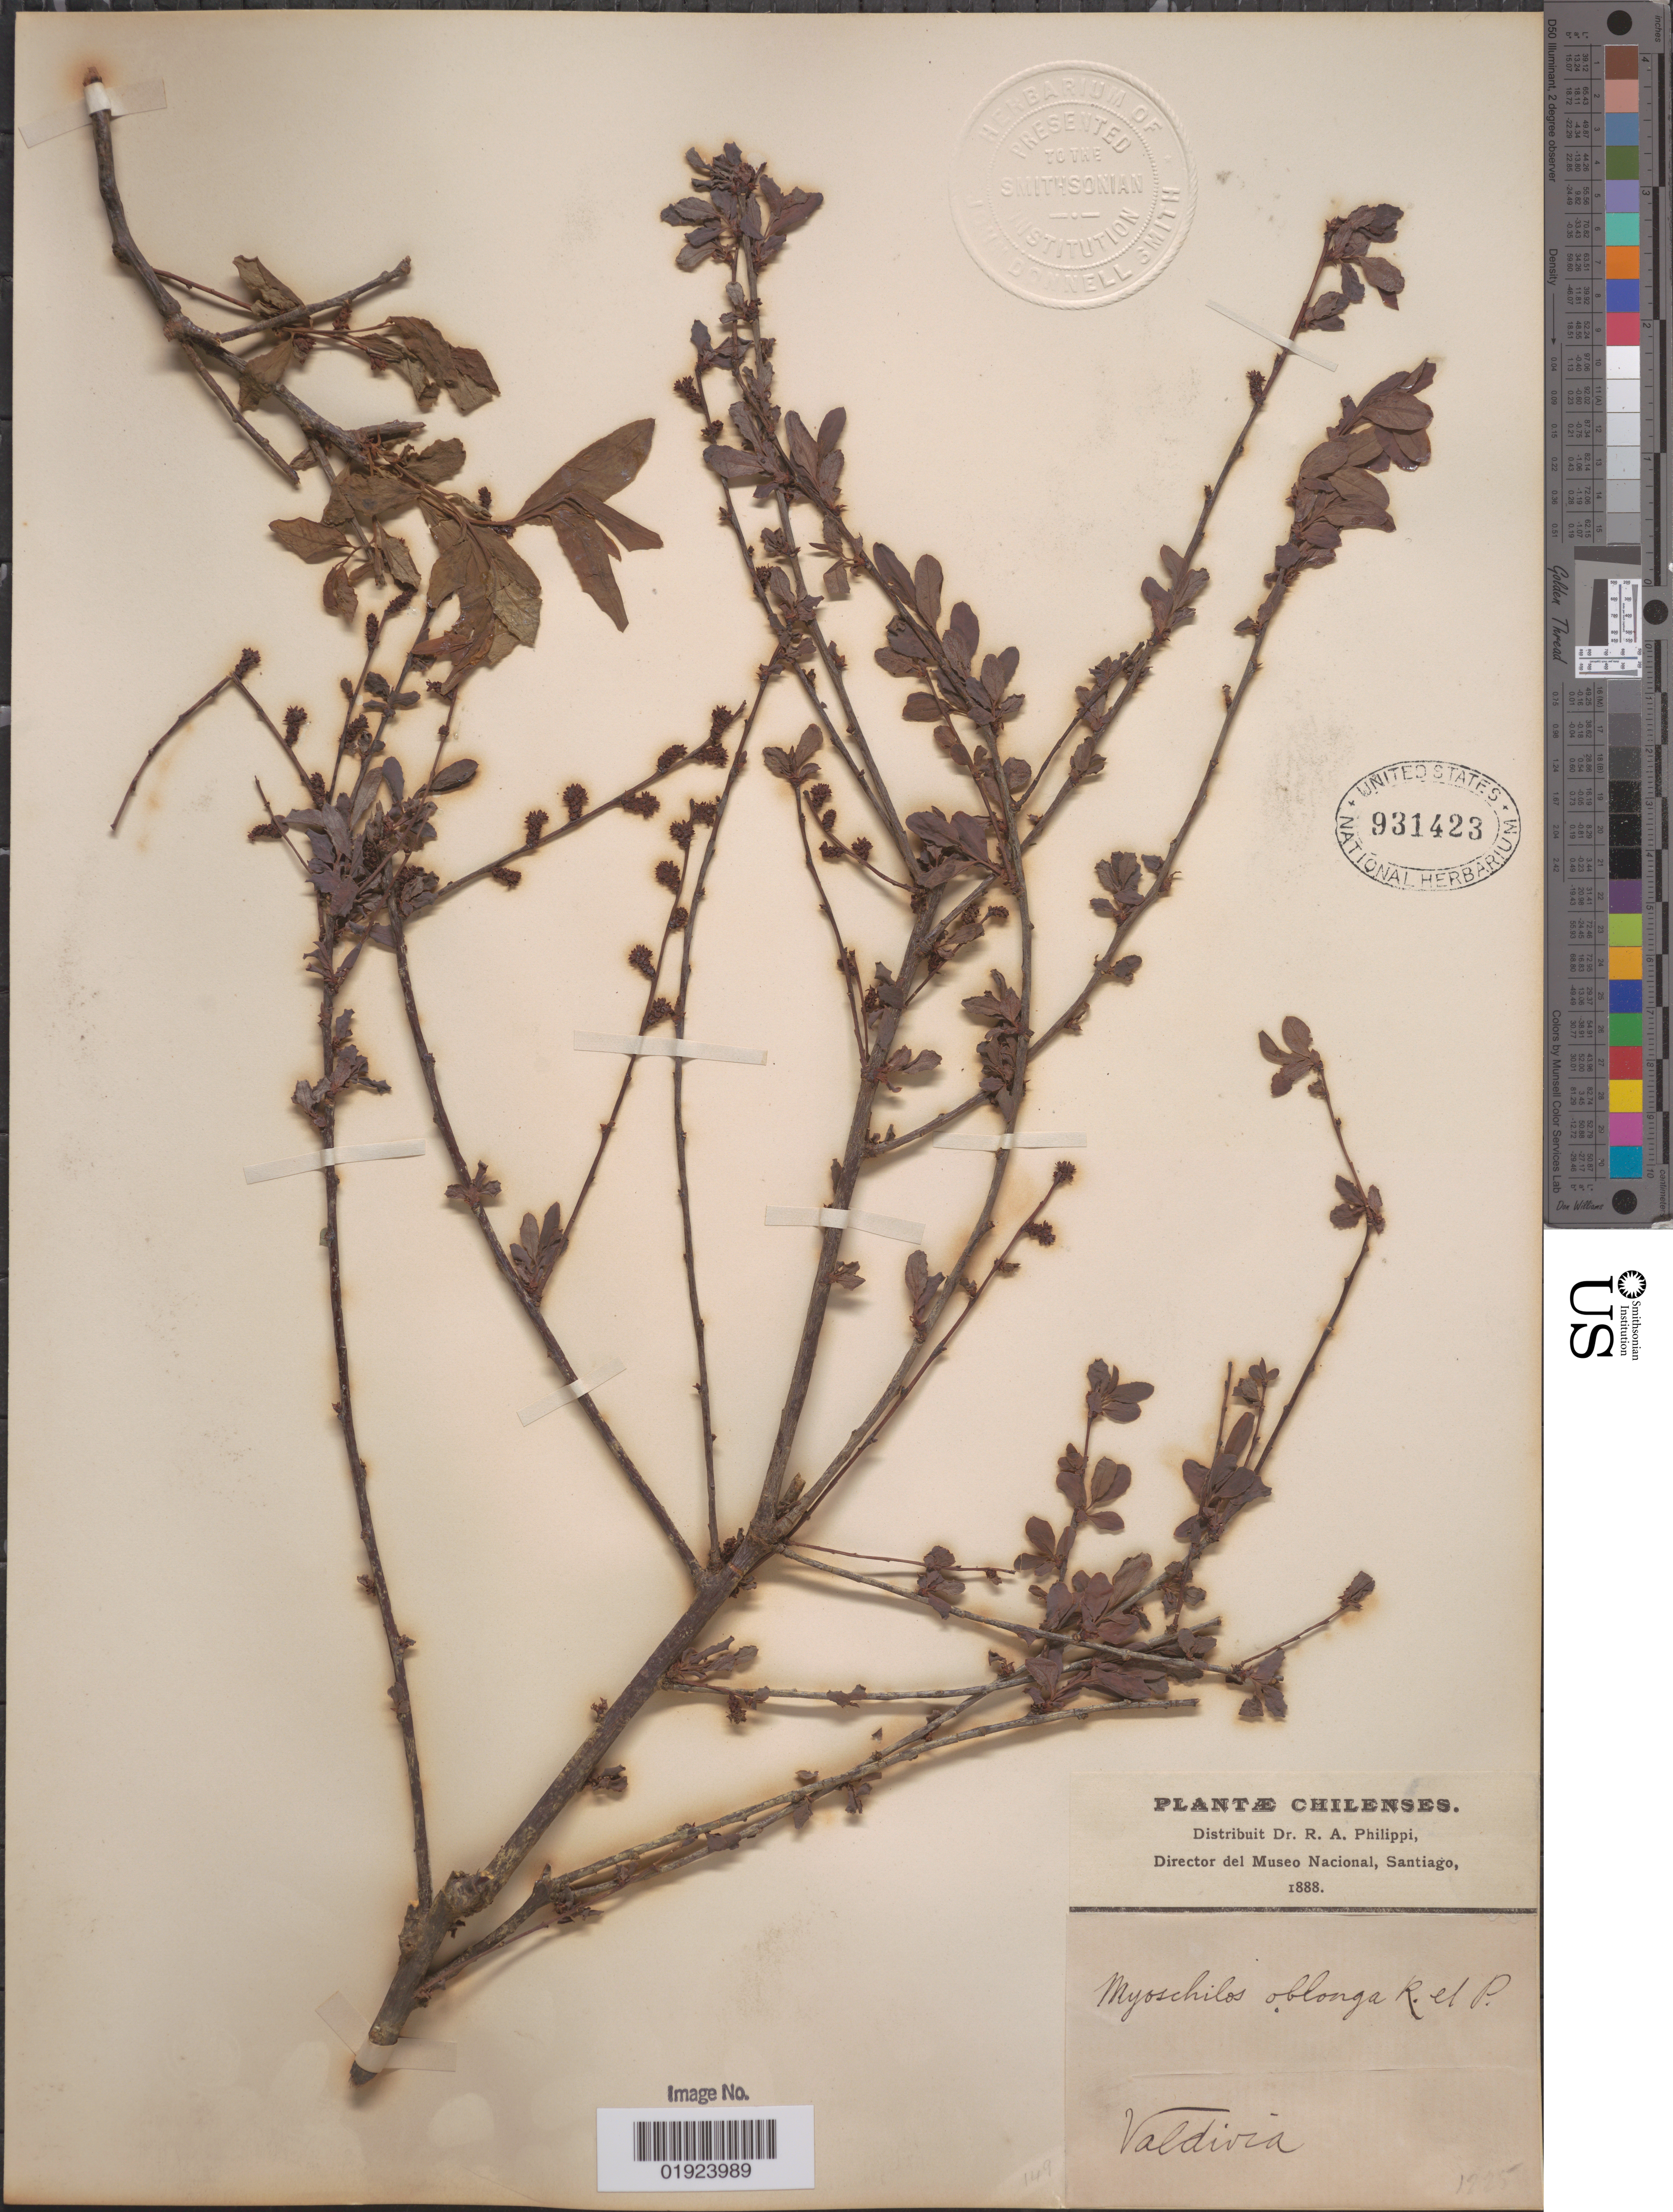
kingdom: Plantae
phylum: Tracheophyta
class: Magnoliopsida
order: Santalales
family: Santalaceae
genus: Myoschilos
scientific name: Myoschilos oblongus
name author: Ruiz & Pav.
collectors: J. Valdivia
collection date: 1888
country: Chile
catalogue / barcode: US 931423